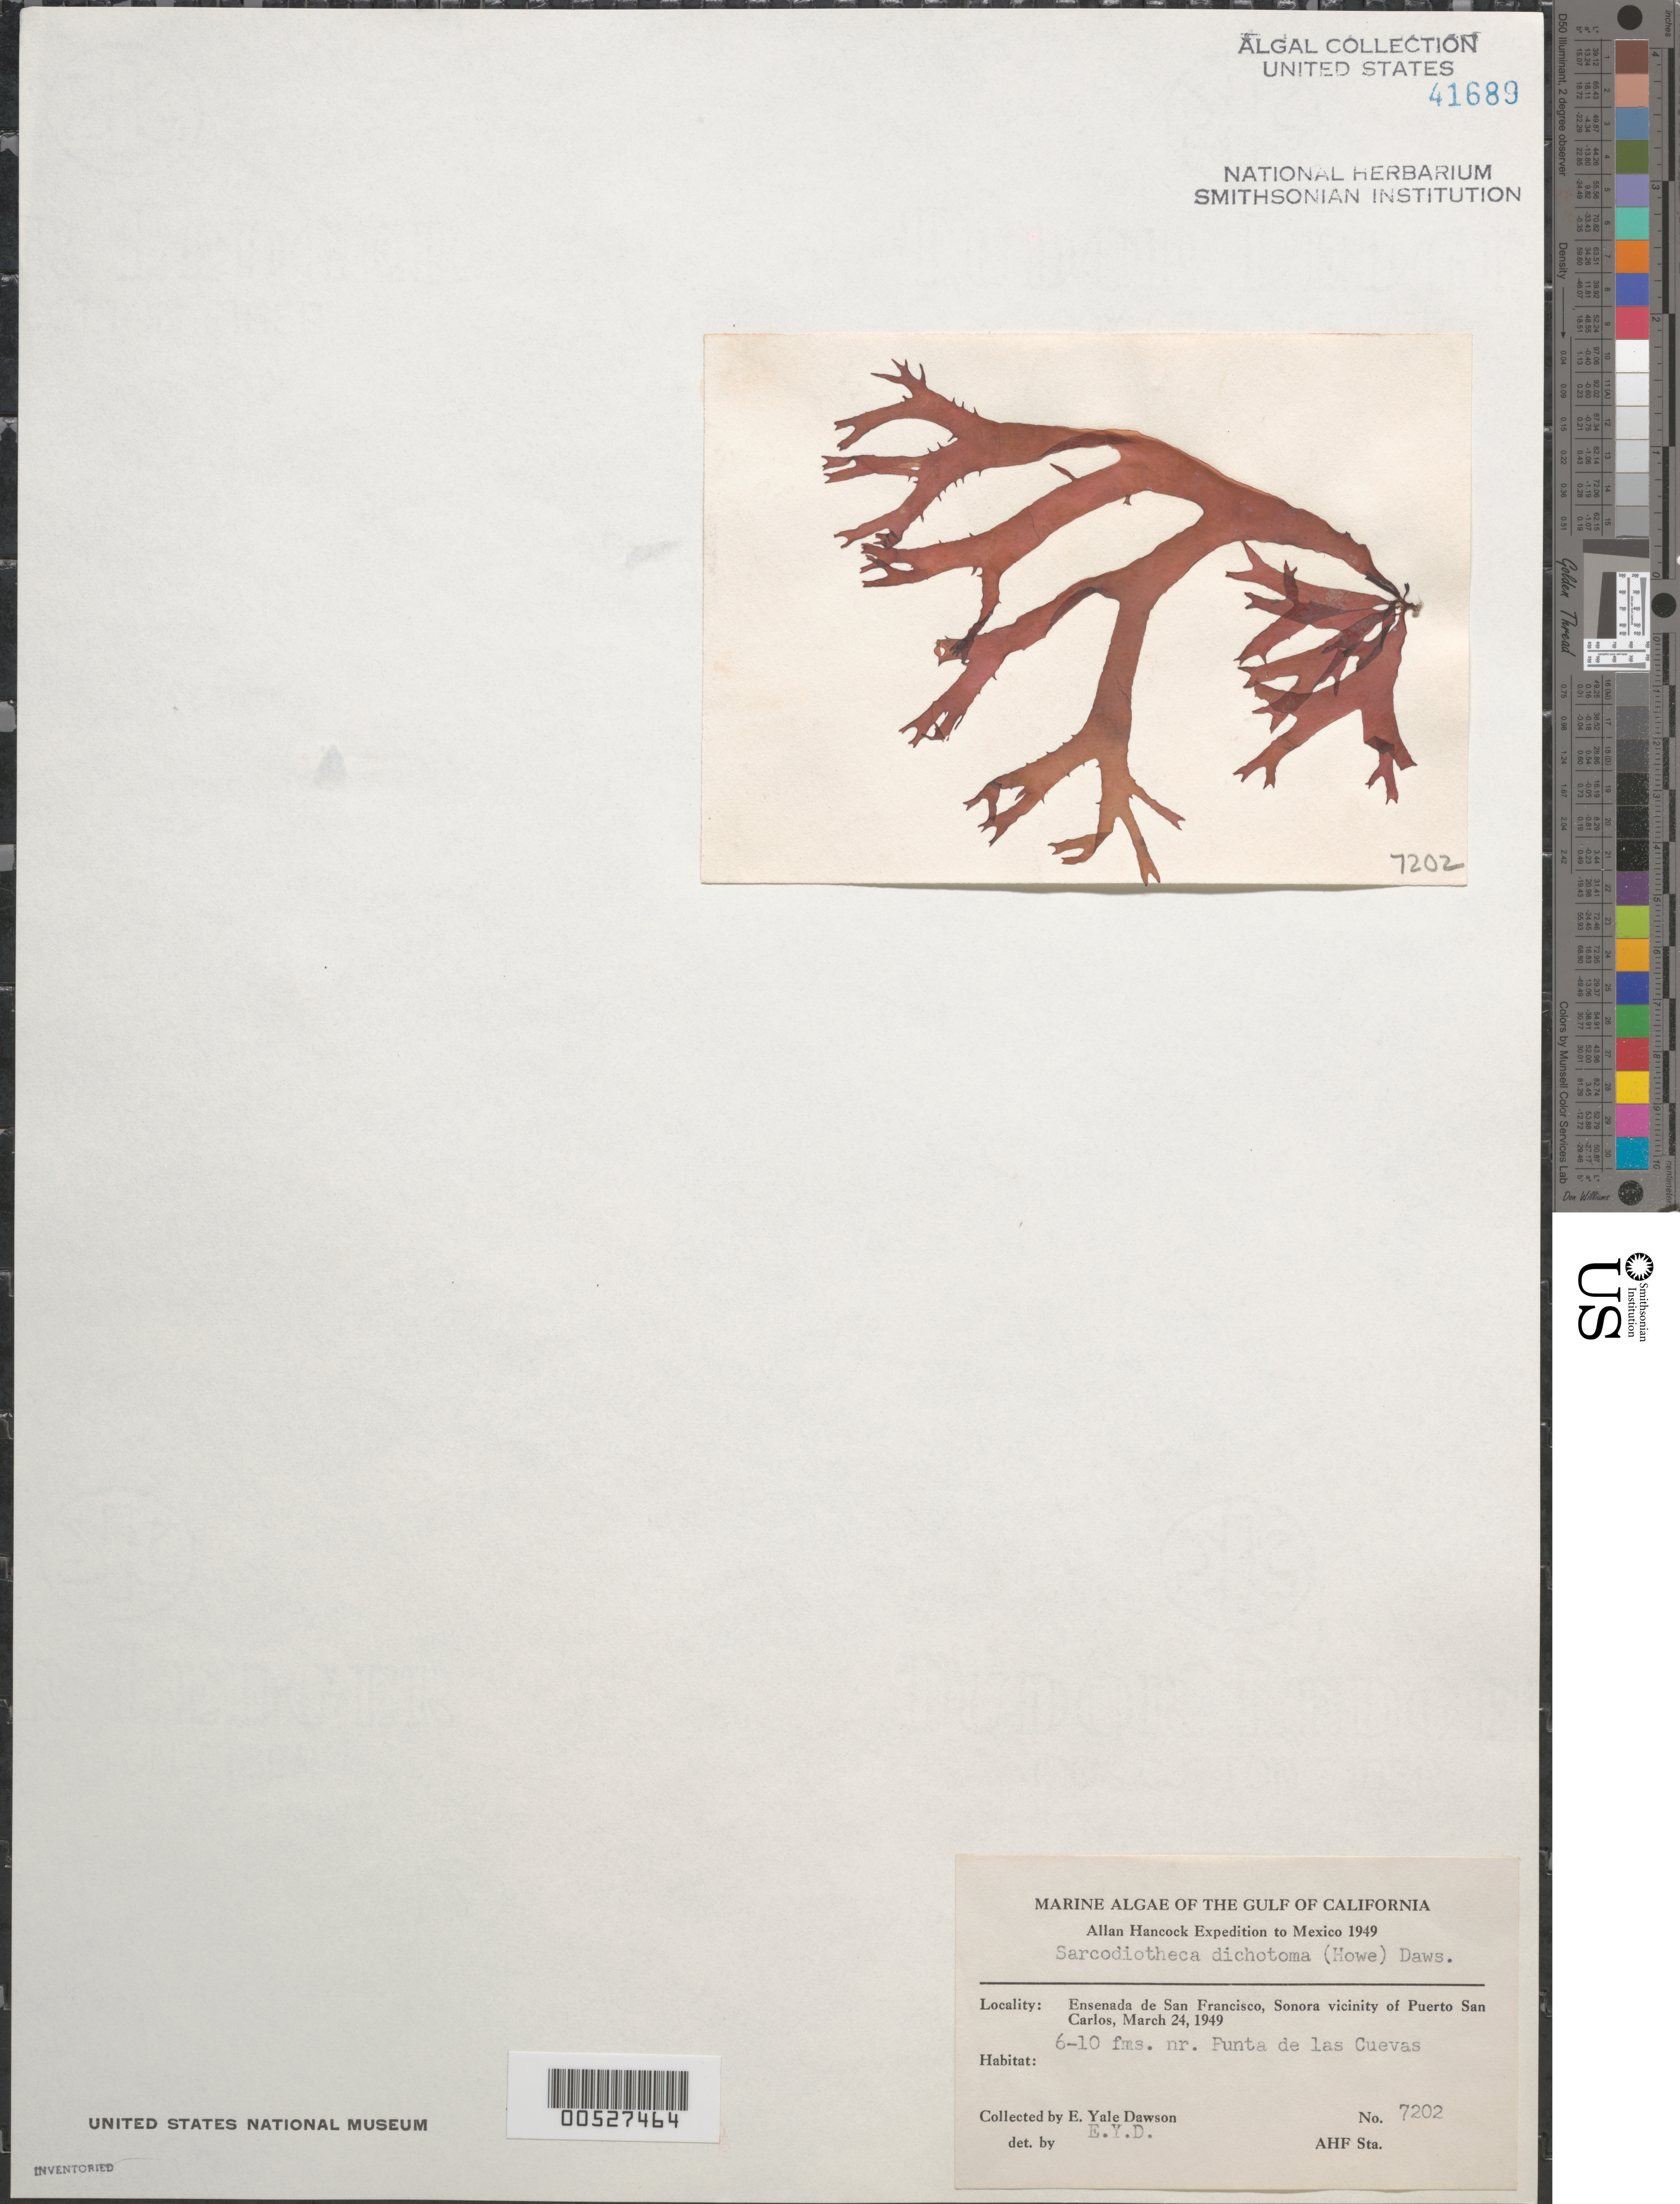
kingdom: Plantae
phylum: Rhodophyta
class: Florideophyceae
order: Gigartinales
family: Solieriaceae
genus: Sarcodiotheca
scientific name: Sarcodiotheca dichotoma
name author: (M. Howe) E.Y. Dawson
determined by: Dawson, E. Y.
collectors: E. Y. Dawson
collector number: EYD 7202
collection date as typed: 24 Mar 1949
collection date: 1949-03-24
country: Mexico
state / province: Sonora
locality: Ensenada de San Francisco, near Punta de las Cuevas, Puerto San Carlos area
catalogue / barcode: US 41689